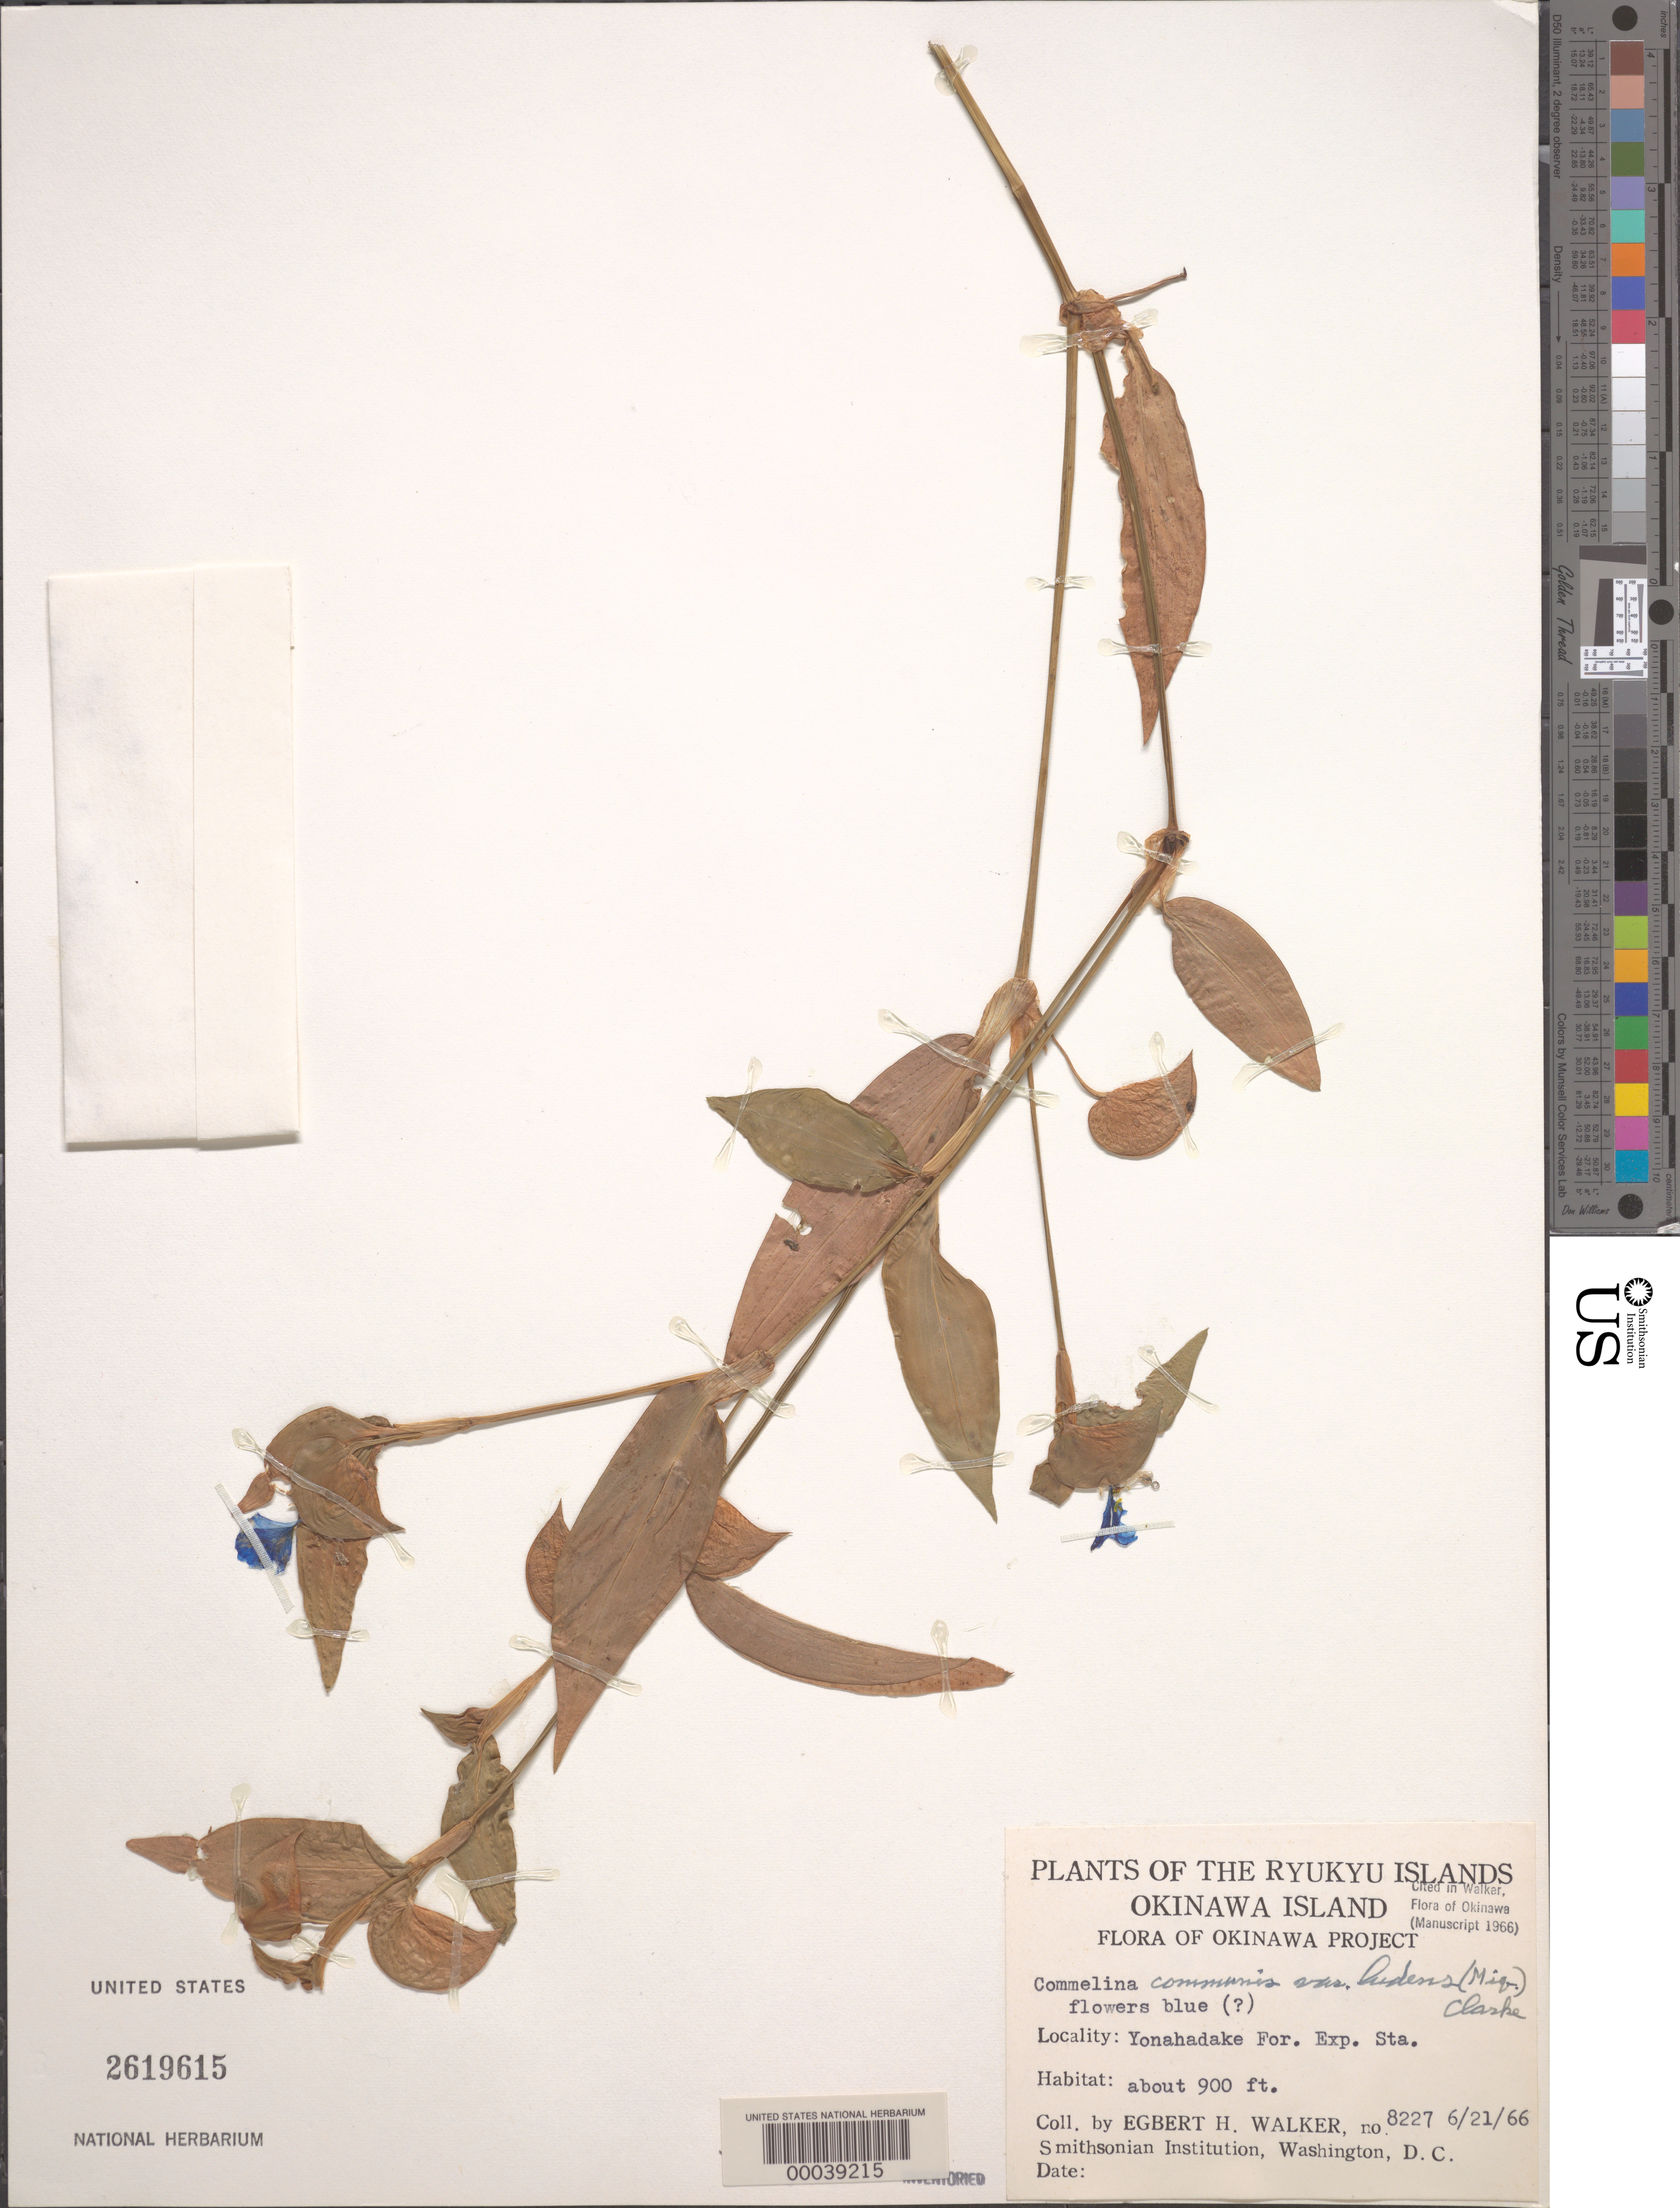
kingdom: Plantae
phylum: Tracheophyta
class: Liliopsida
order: Commelinales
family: Commelinaceae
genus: Commelina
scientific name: Commelina communis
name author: L.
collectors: E. Walker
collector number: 8227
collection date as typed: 21 Jun 1966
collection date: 1966-06-21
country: Japan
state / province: Okinawa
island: Ryukyu Is.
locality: Yonahadake forest experimental station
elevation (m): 275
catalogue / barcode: US 2619615